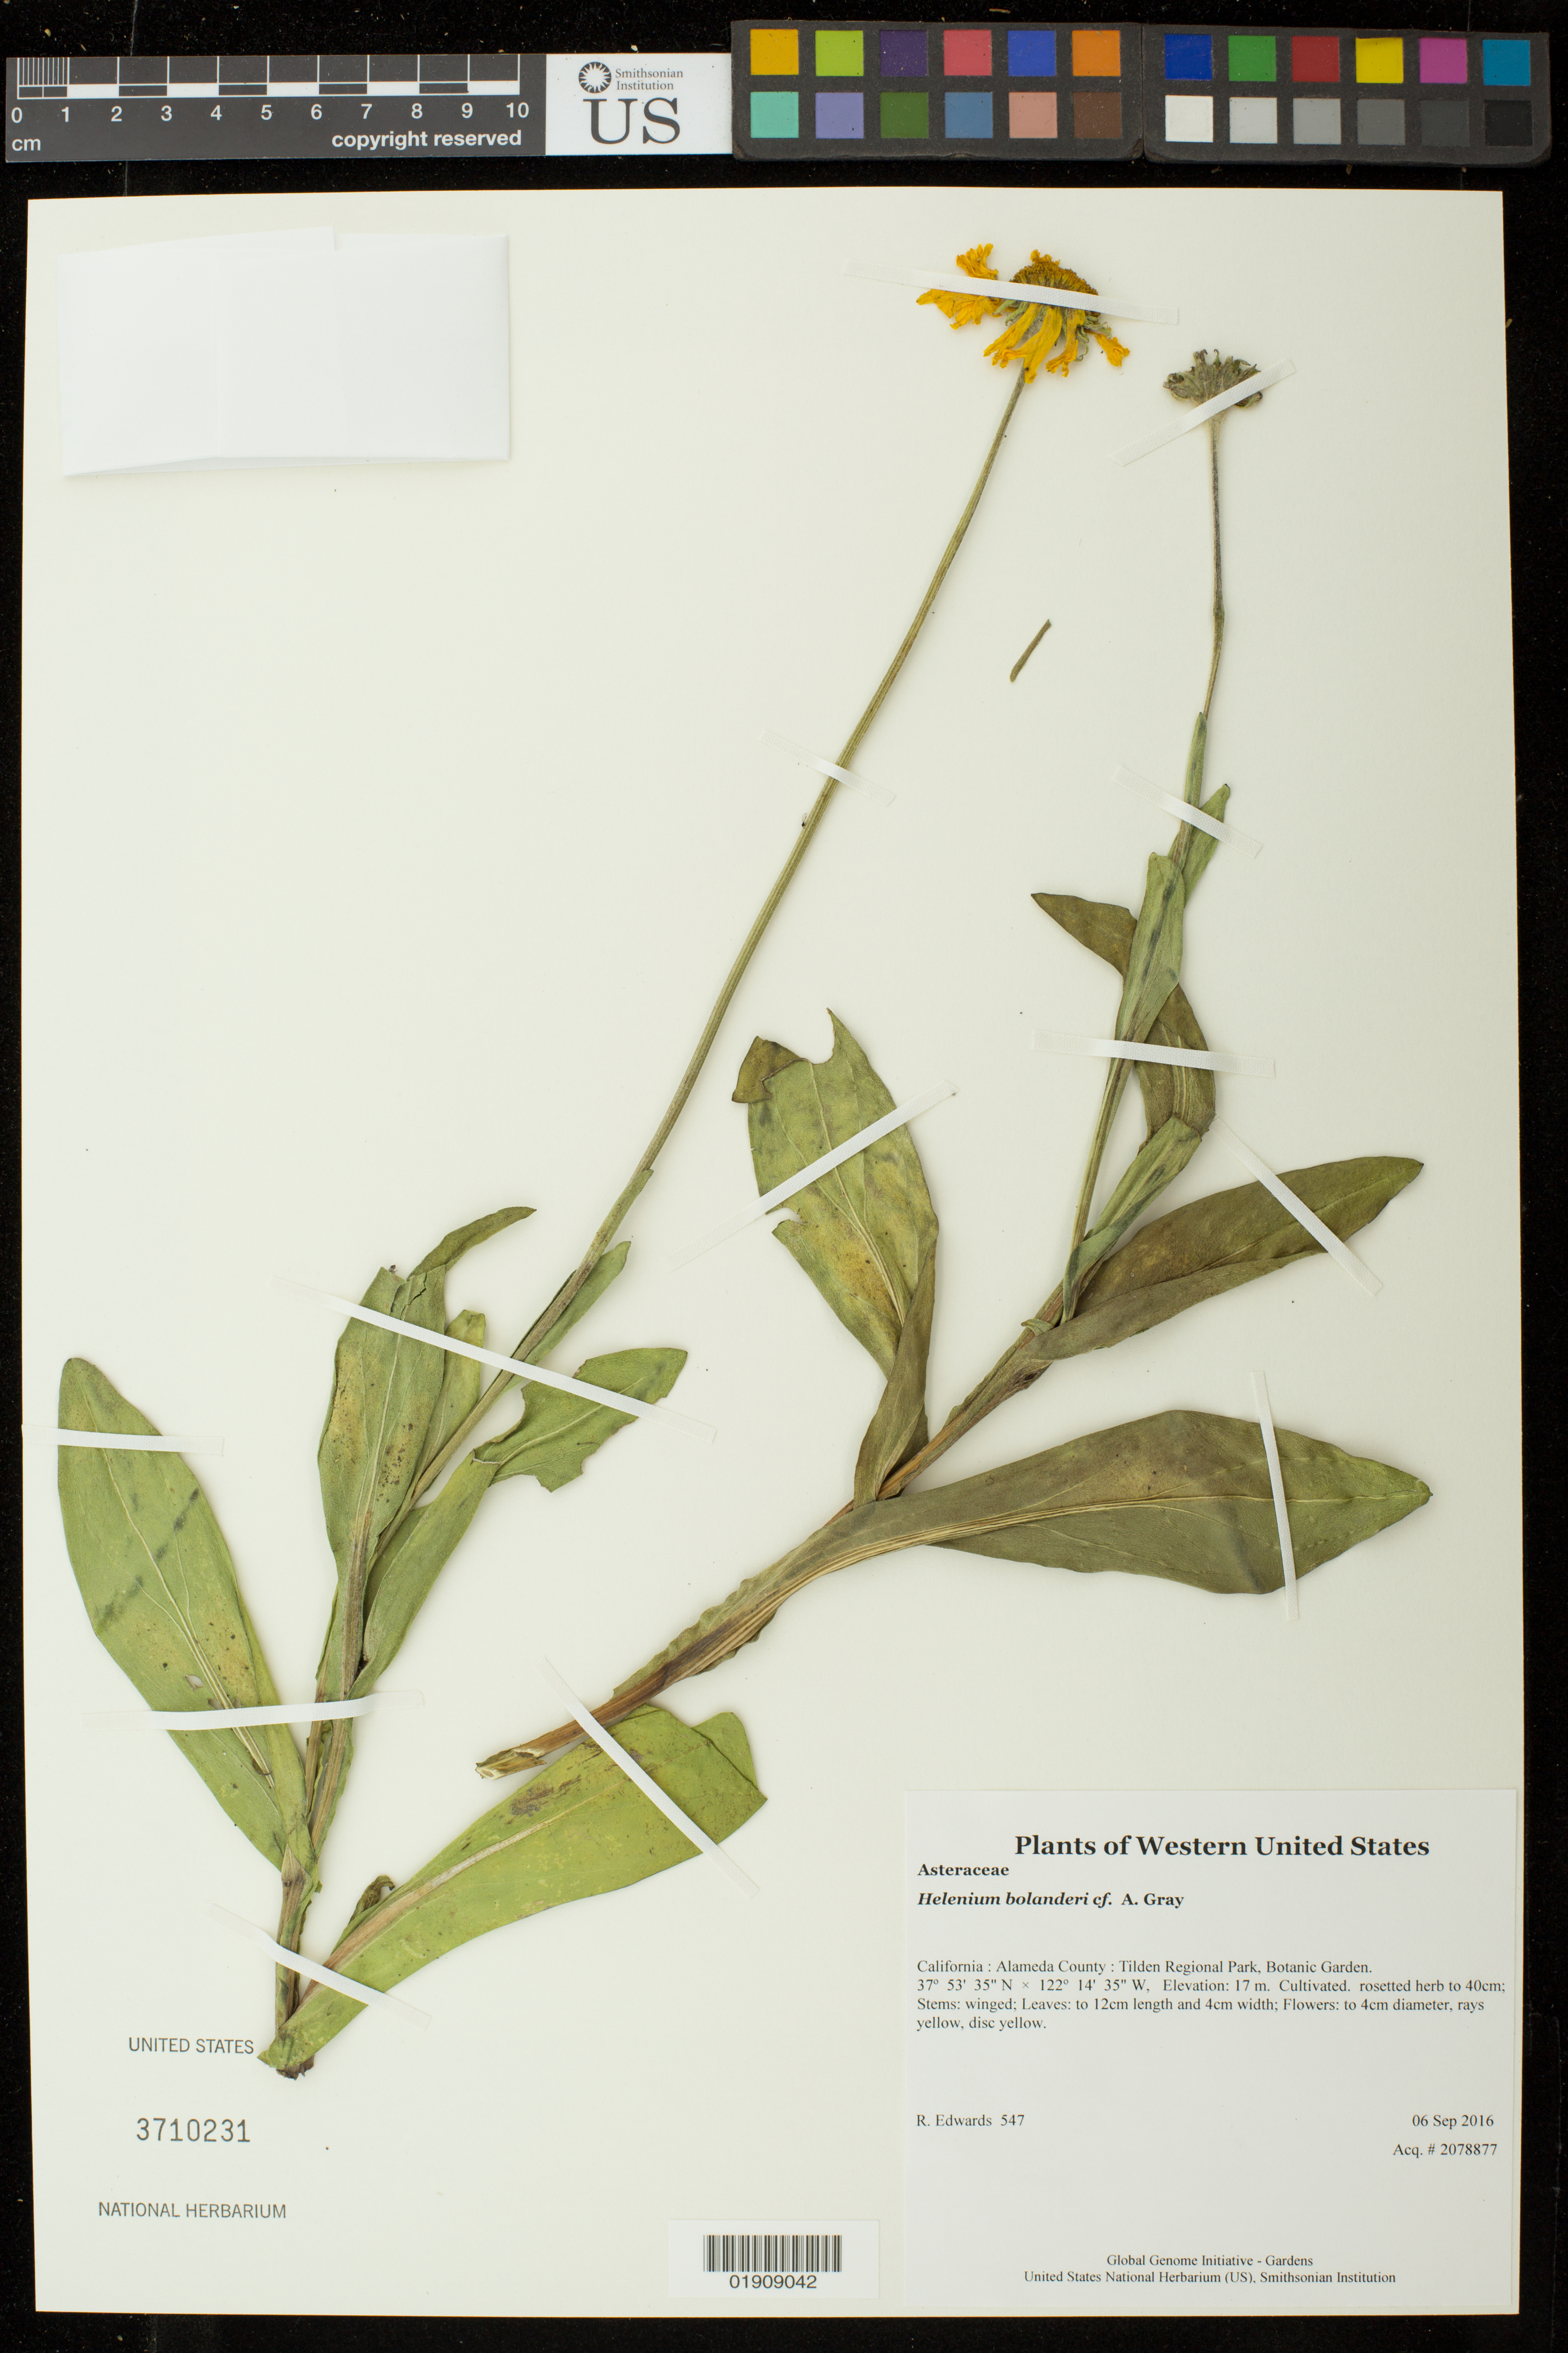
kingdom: Plantae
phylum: Tracheophyta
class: Magnoliopsida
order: Asterales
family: Asteraceae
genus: Helenium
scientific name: Helenium bolanderi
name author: A. Gray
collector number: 547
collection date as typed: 6 September 2016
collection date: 2016-09-06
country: United States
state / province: California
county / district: Alameda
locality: Tilden Regional Park, Botanic Garden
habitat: Cultivated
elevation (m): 16.9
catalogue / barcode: US 3710231